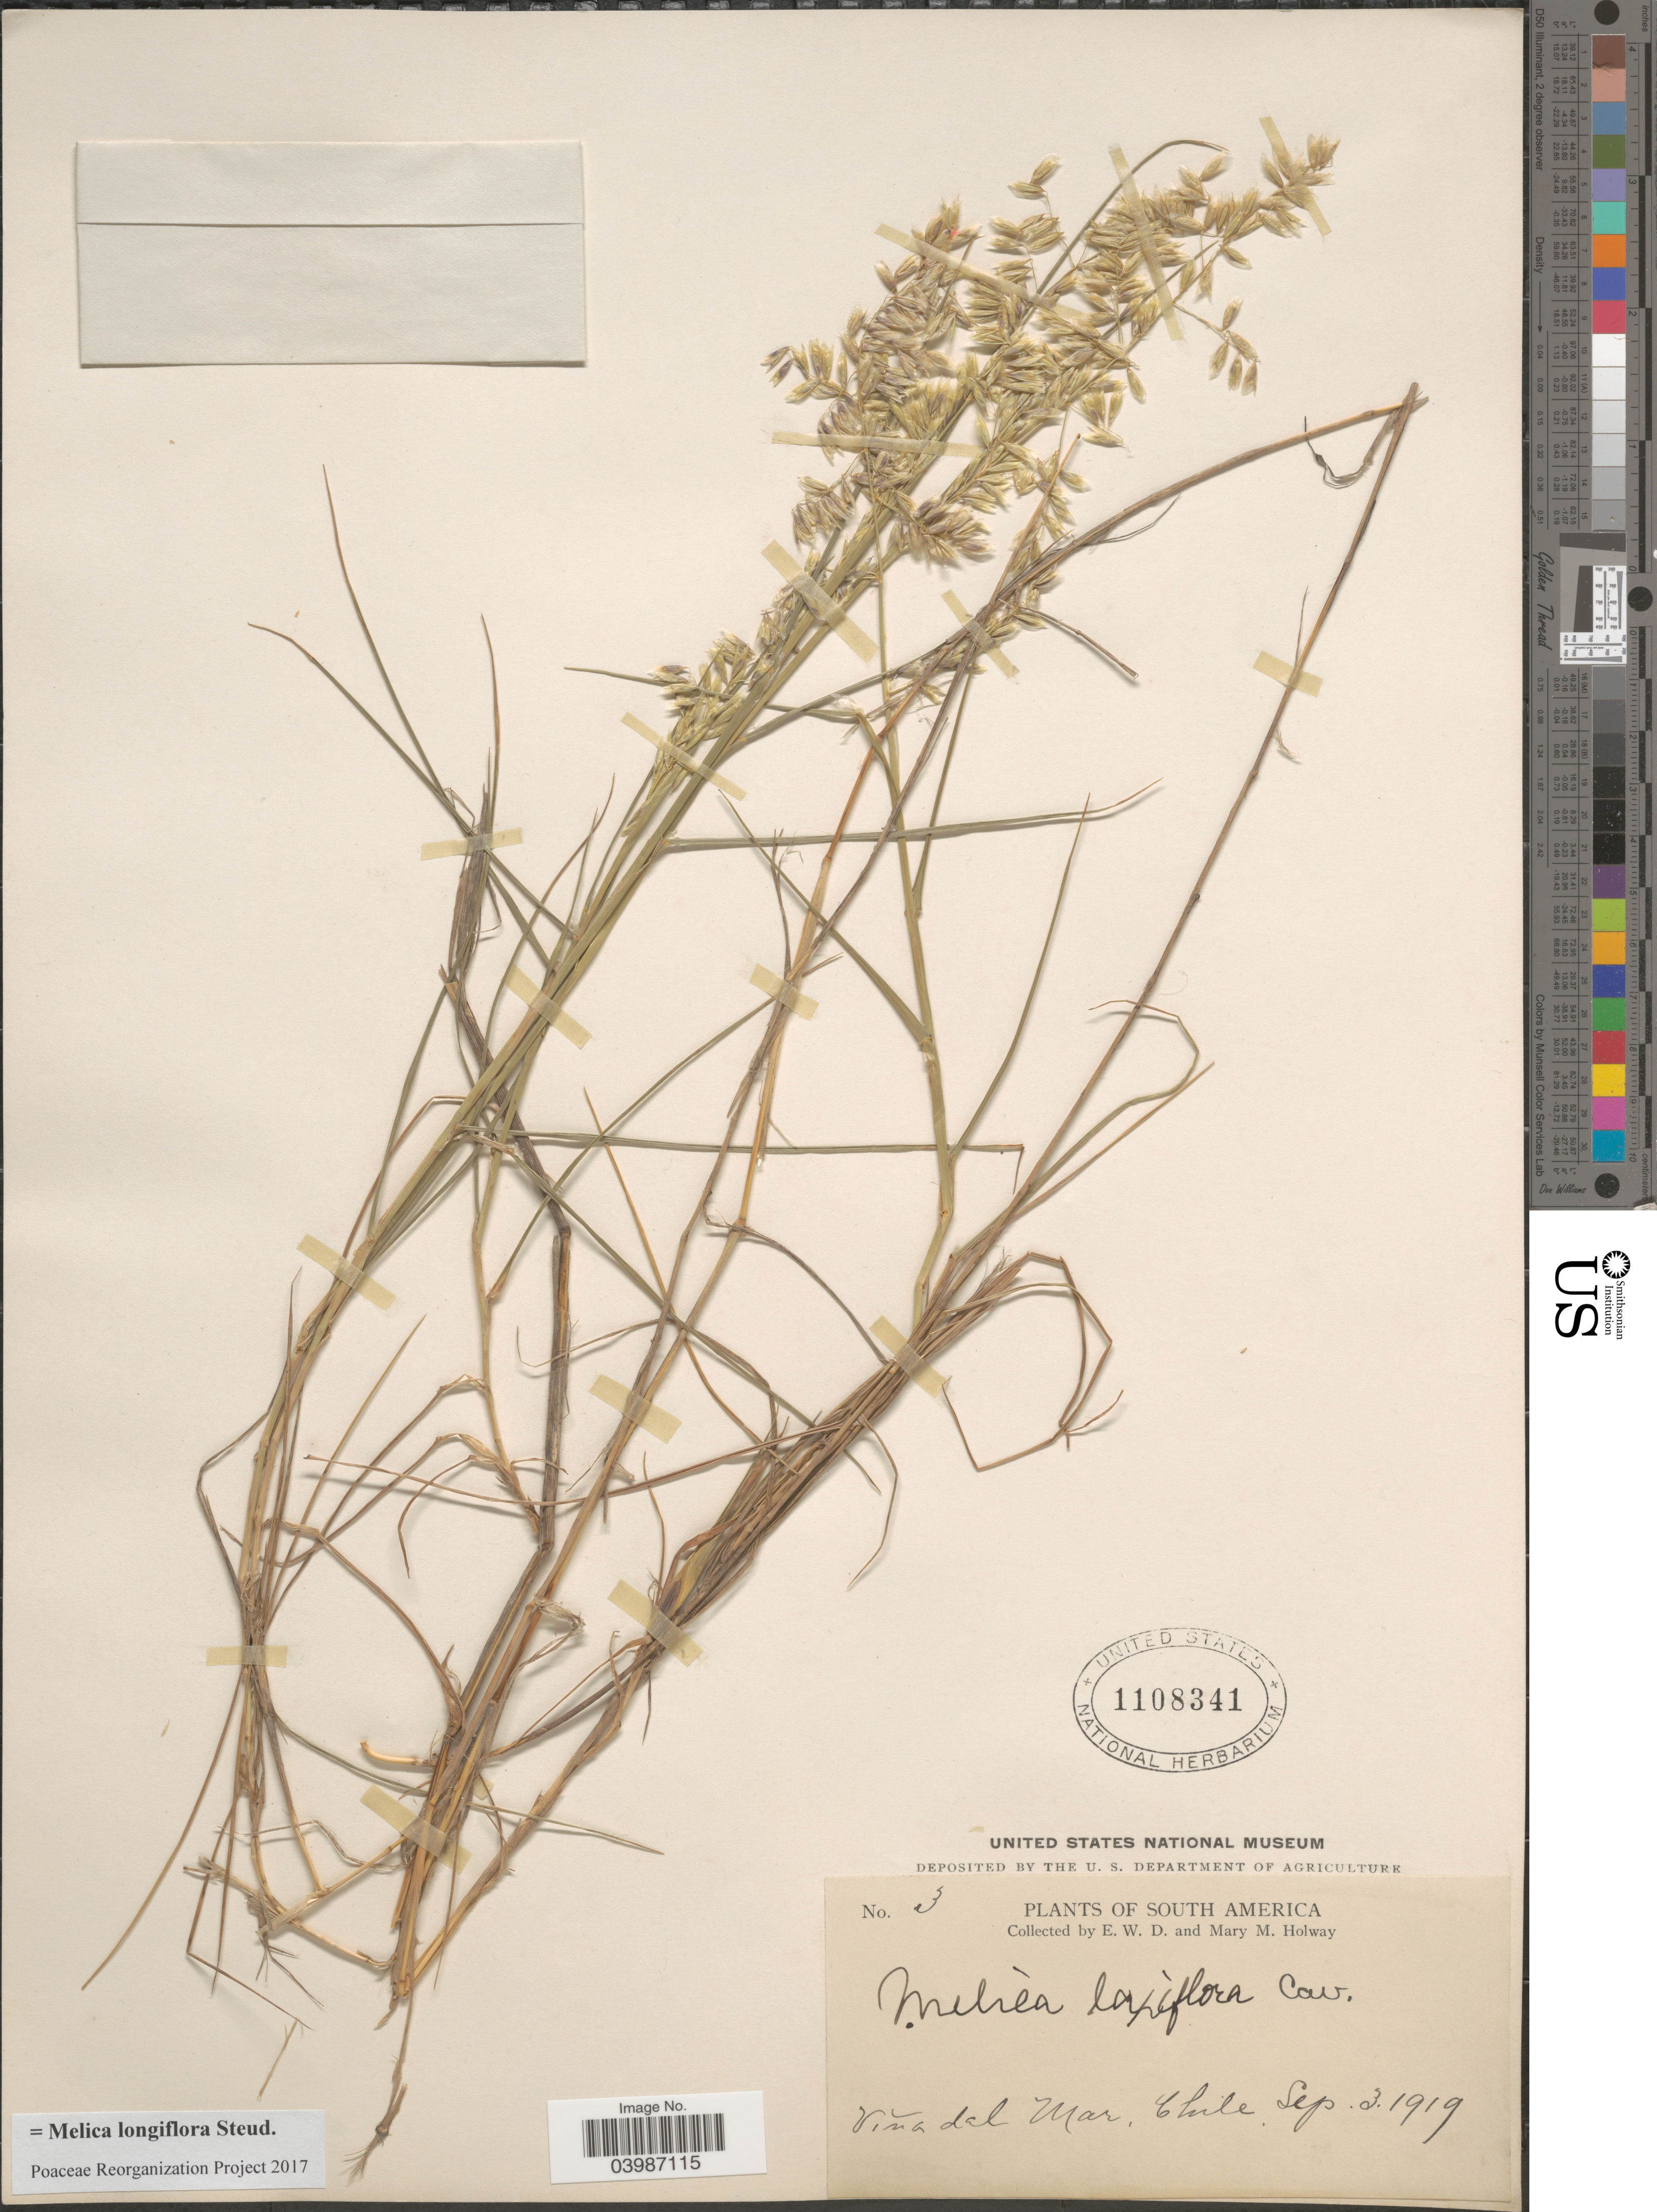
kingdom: Plantae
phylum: Tracheophyta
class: Liliopsida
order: Poales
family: Poaceae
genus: Melica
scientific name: Melica longiflora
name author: Steud.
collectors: E. W. D. Holway & M. M. Holway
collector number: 3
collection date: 1919-09-03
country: Chile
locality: Viña del Mar.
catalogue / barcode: US 1108341